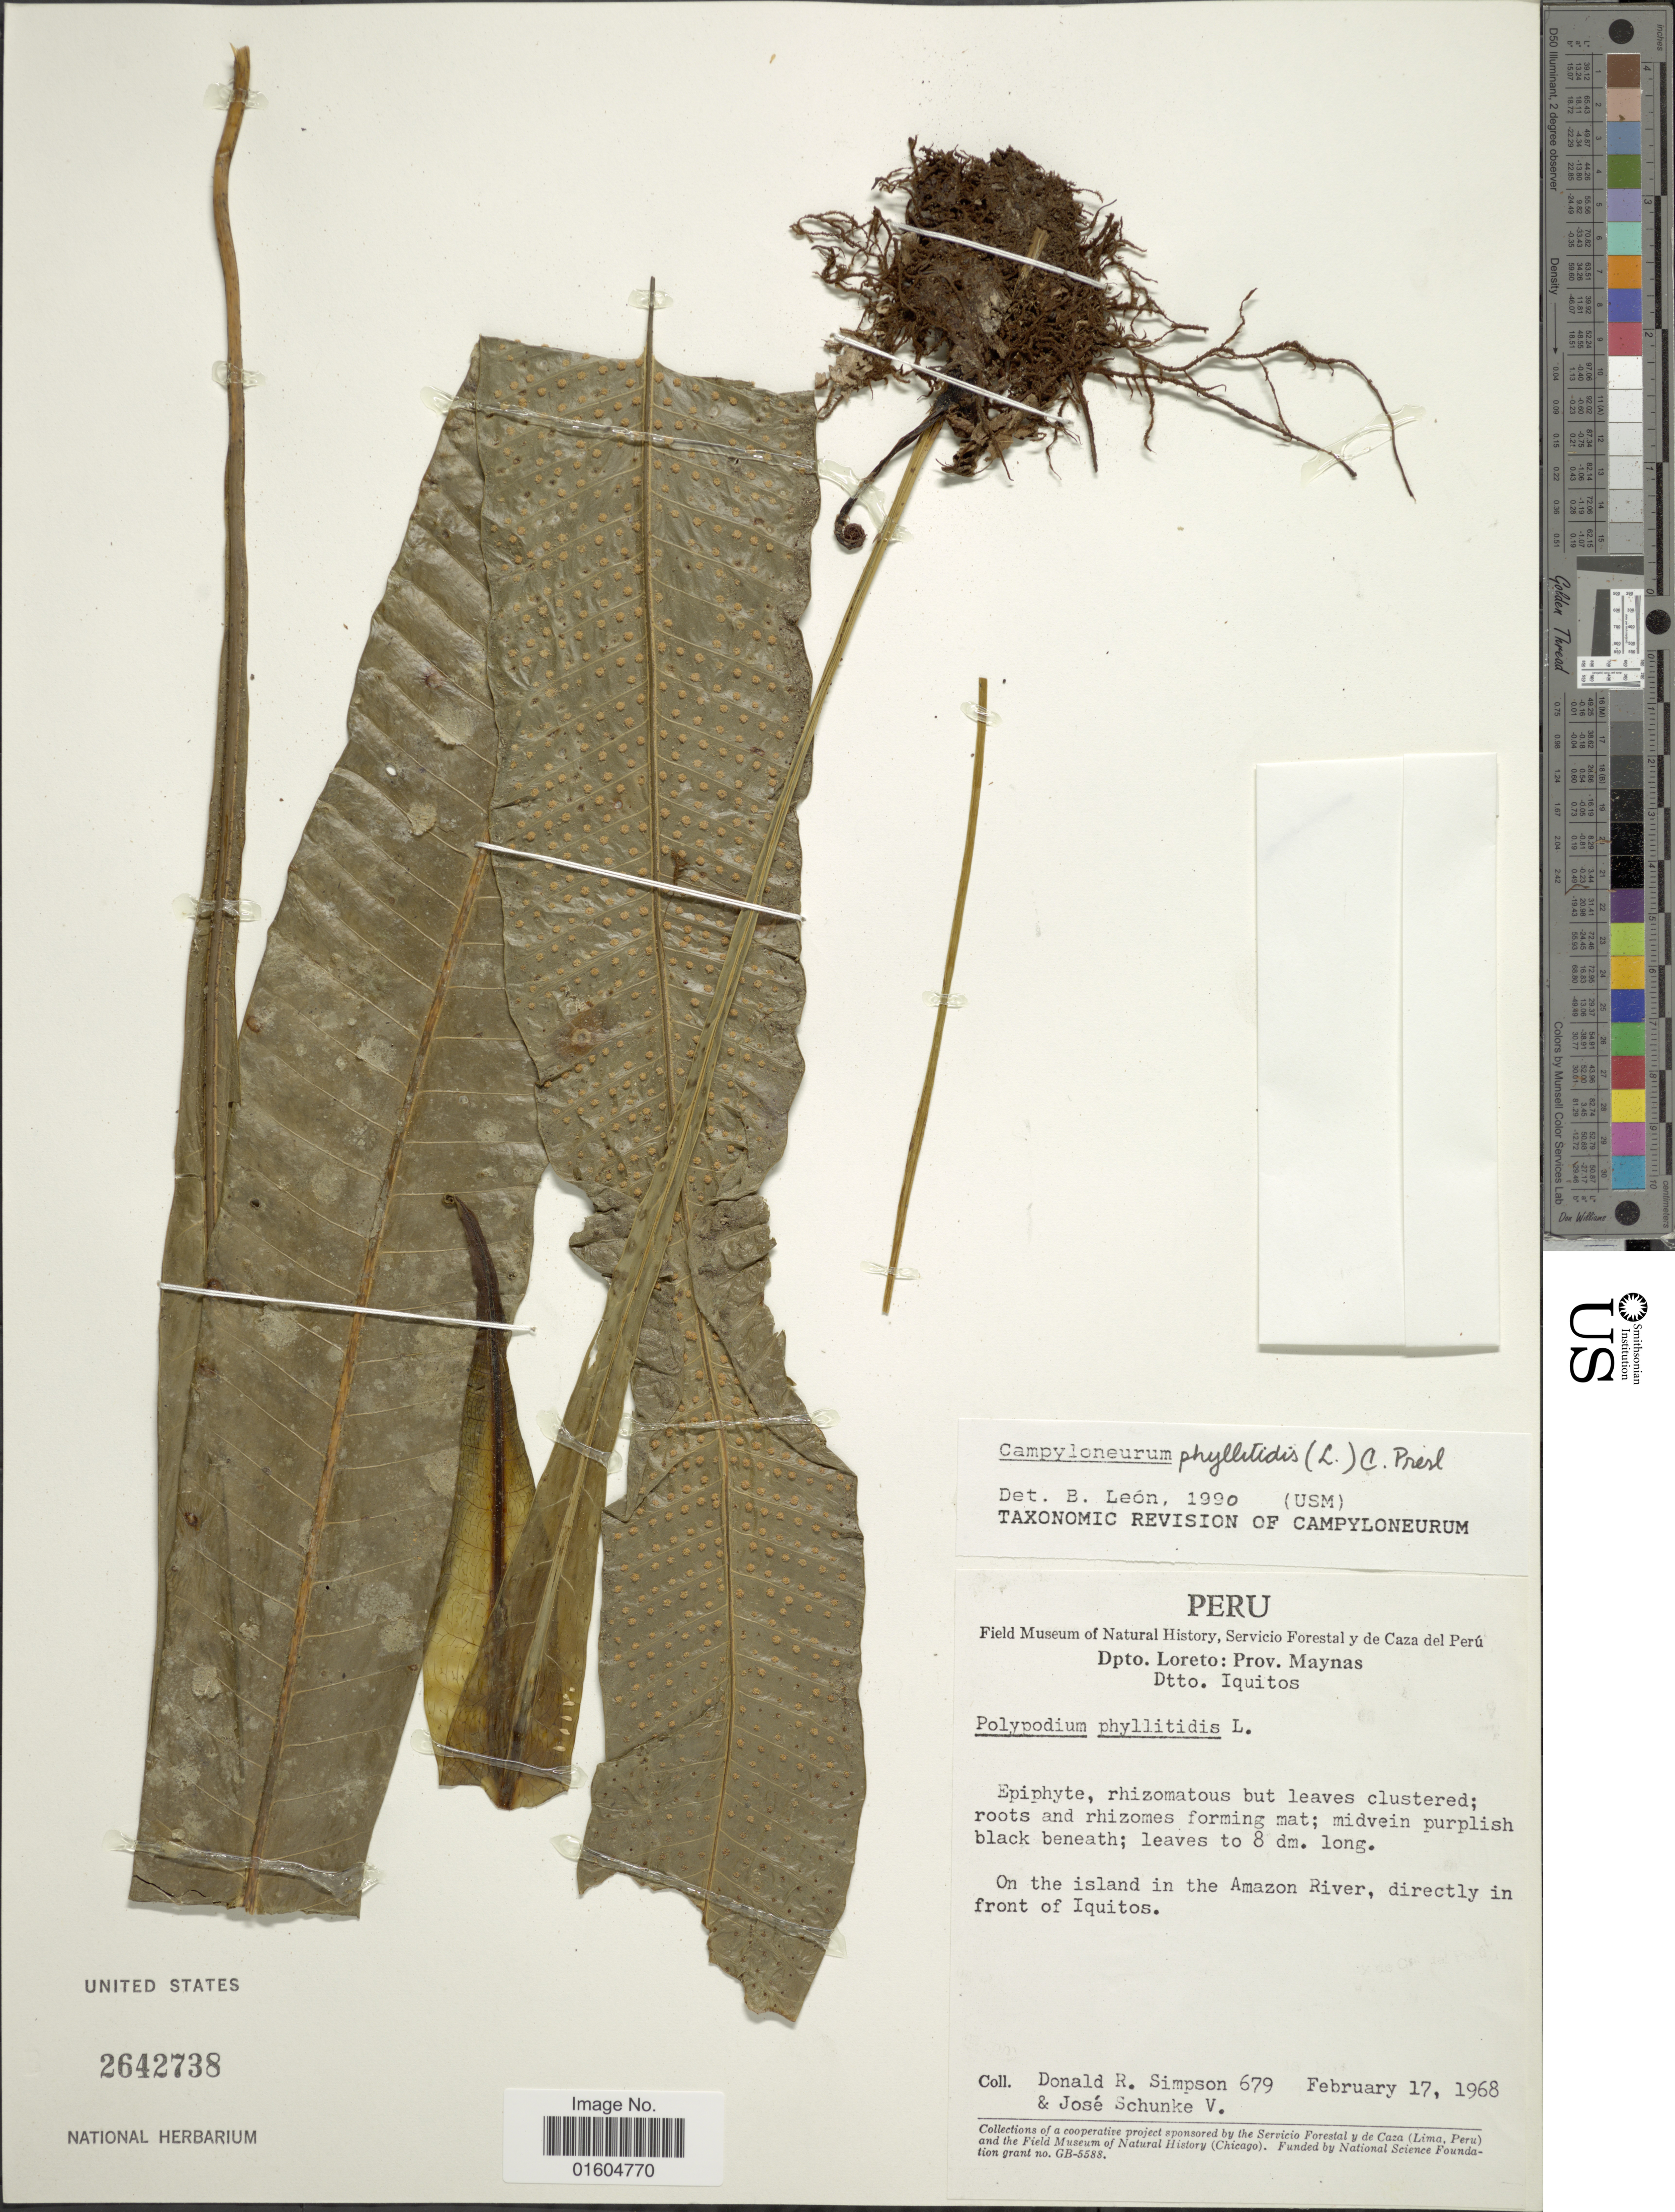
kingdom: Plantae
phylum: Tracheophyta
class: Polypodiopsida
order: Polypodiales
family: Polypodiaceae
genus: Campyloneurum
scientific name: Campyloneurum phyllitidis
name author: (L.) C. Presl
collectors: D. R. Simpson & J. Schunke Vigo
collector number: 679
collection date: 1968-02-17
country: Peru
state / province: Loreto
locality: Peru. Dpto. Loreto: Prov. Maynas. Dtto. Iquitos. On the island in the Amazon River, directly in front of Iquitos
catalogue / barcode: US 2642738